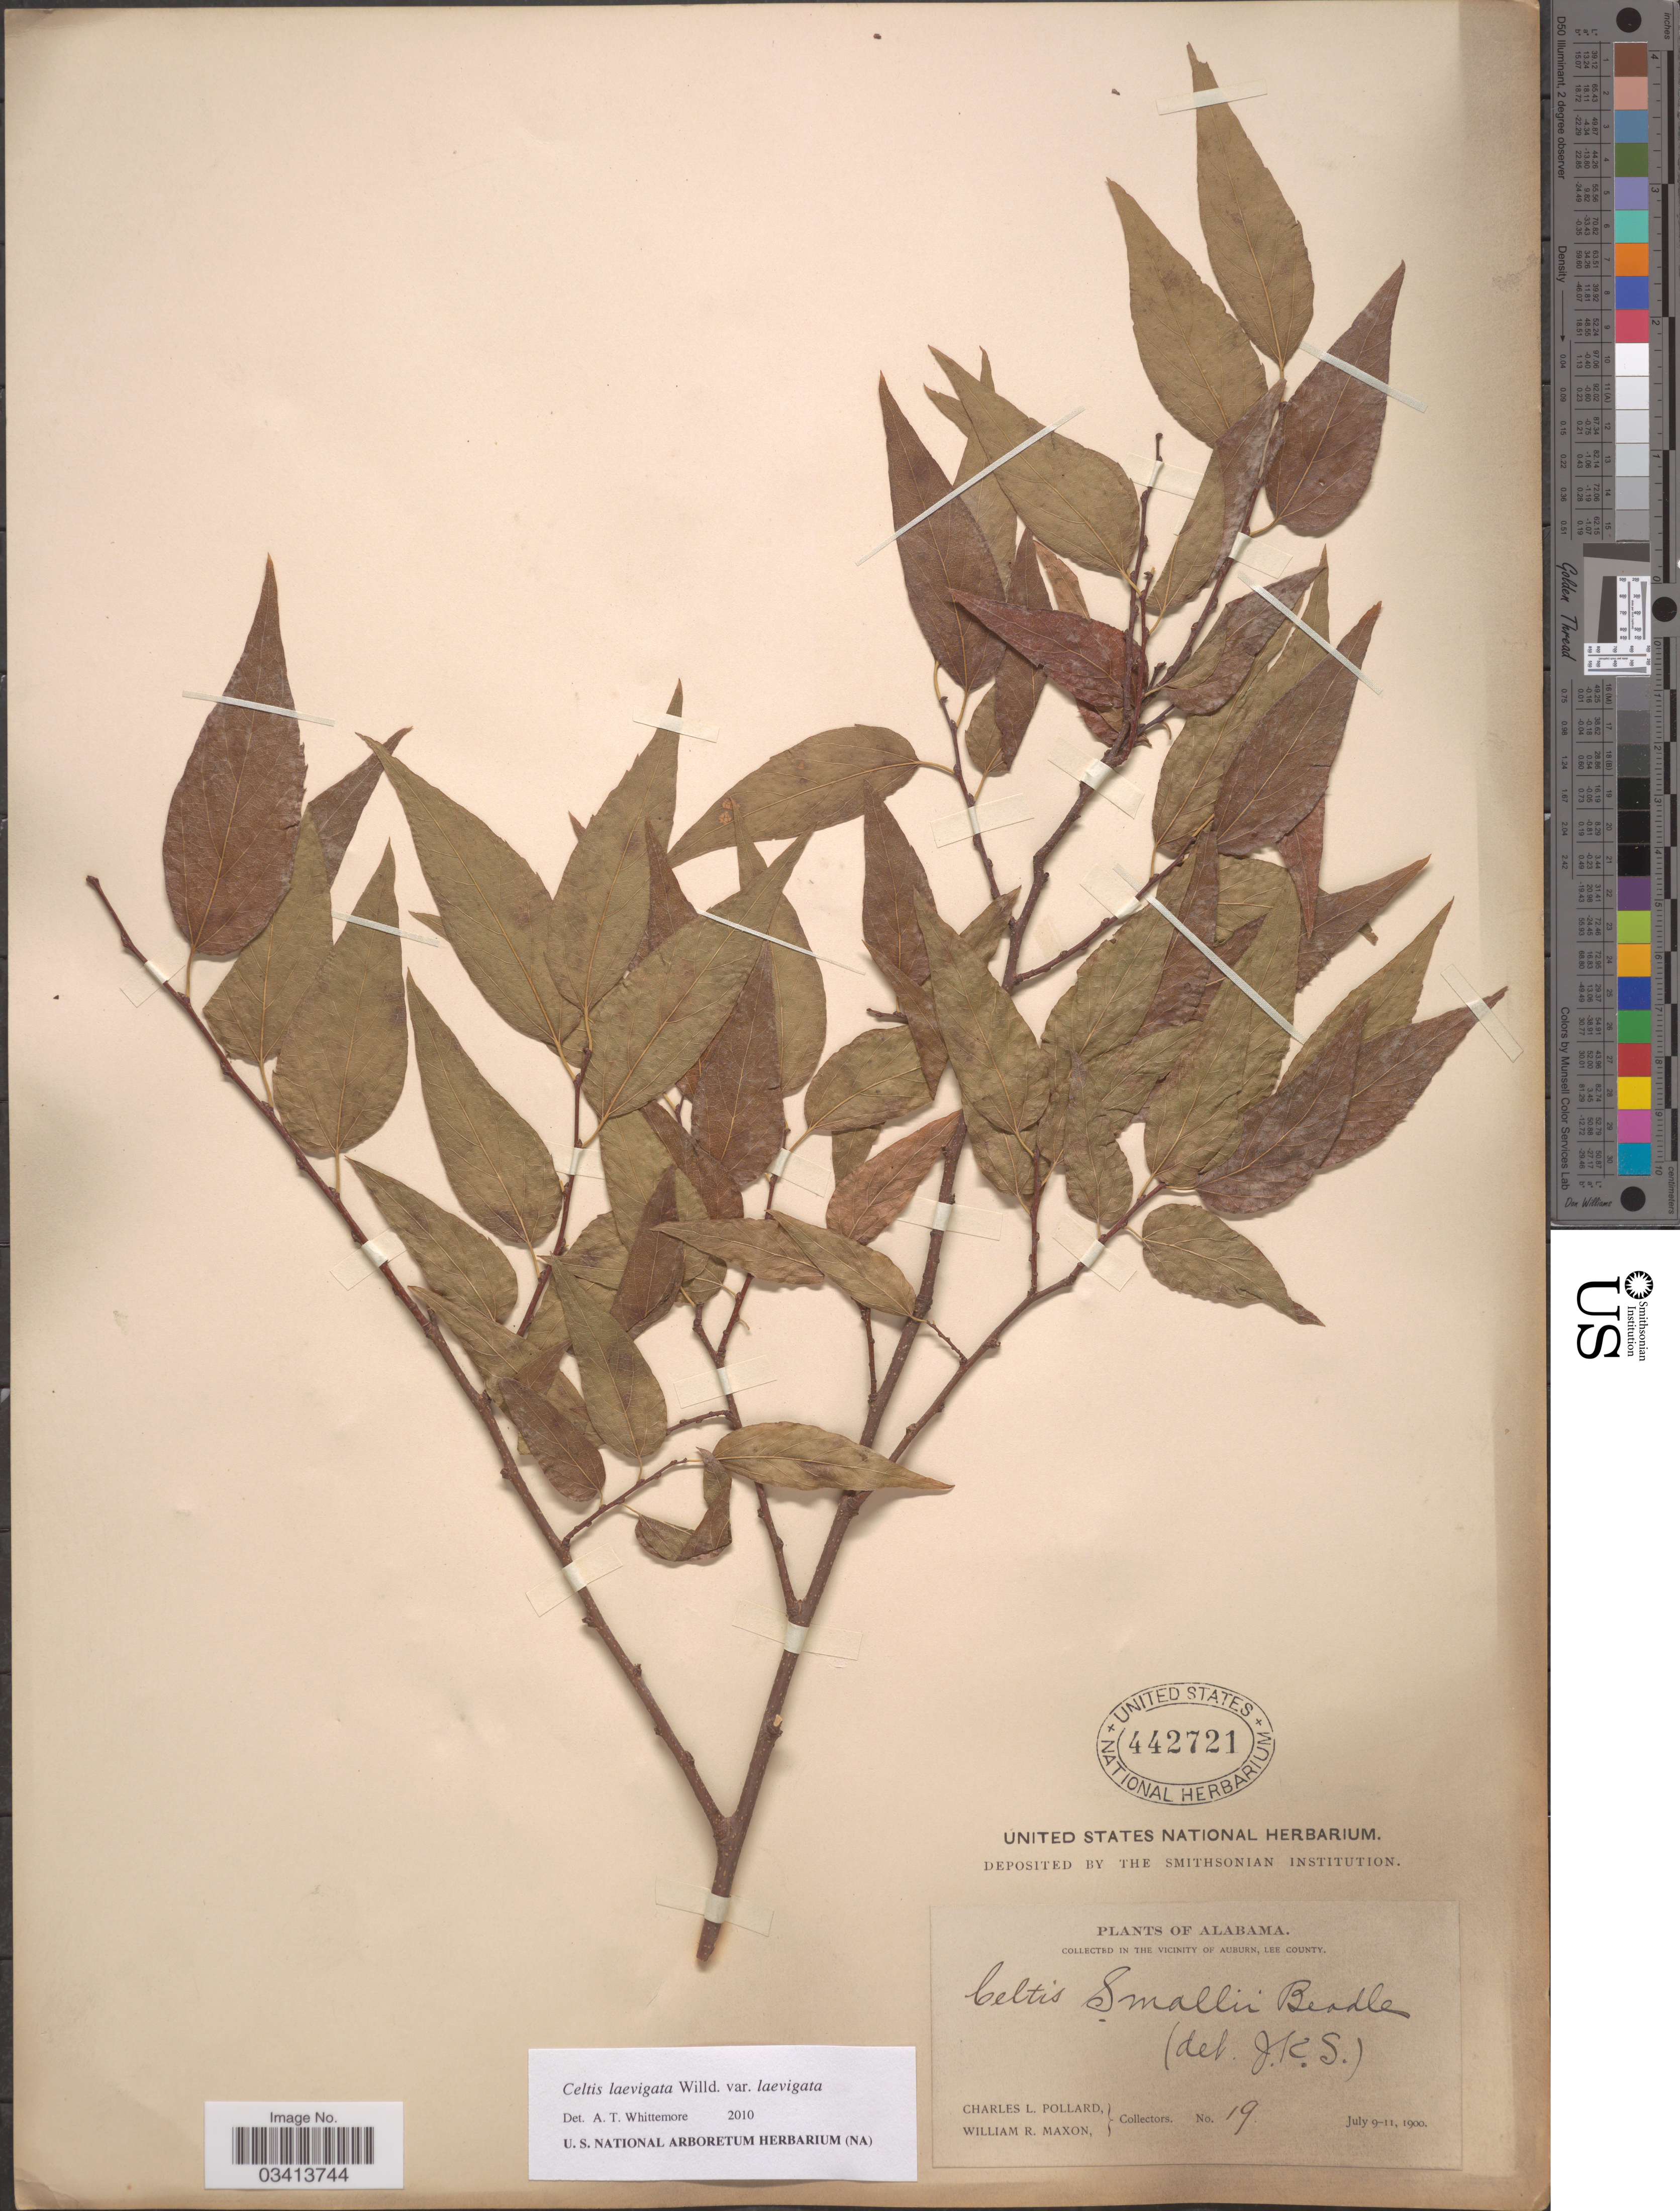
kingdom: Plantae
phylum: Tracheophyta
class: Magnoliopsida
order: Rosales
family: Cannabaceae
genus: Celtis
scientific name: Celtis laevigata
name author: Willd.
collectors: C. L. Pollard & W. R. Maxon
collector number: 19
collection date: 1900-07-09/1900-07-11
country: United States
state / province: Alabama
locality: The vicinity of Auburn, Lee County.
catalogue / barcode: US 442721